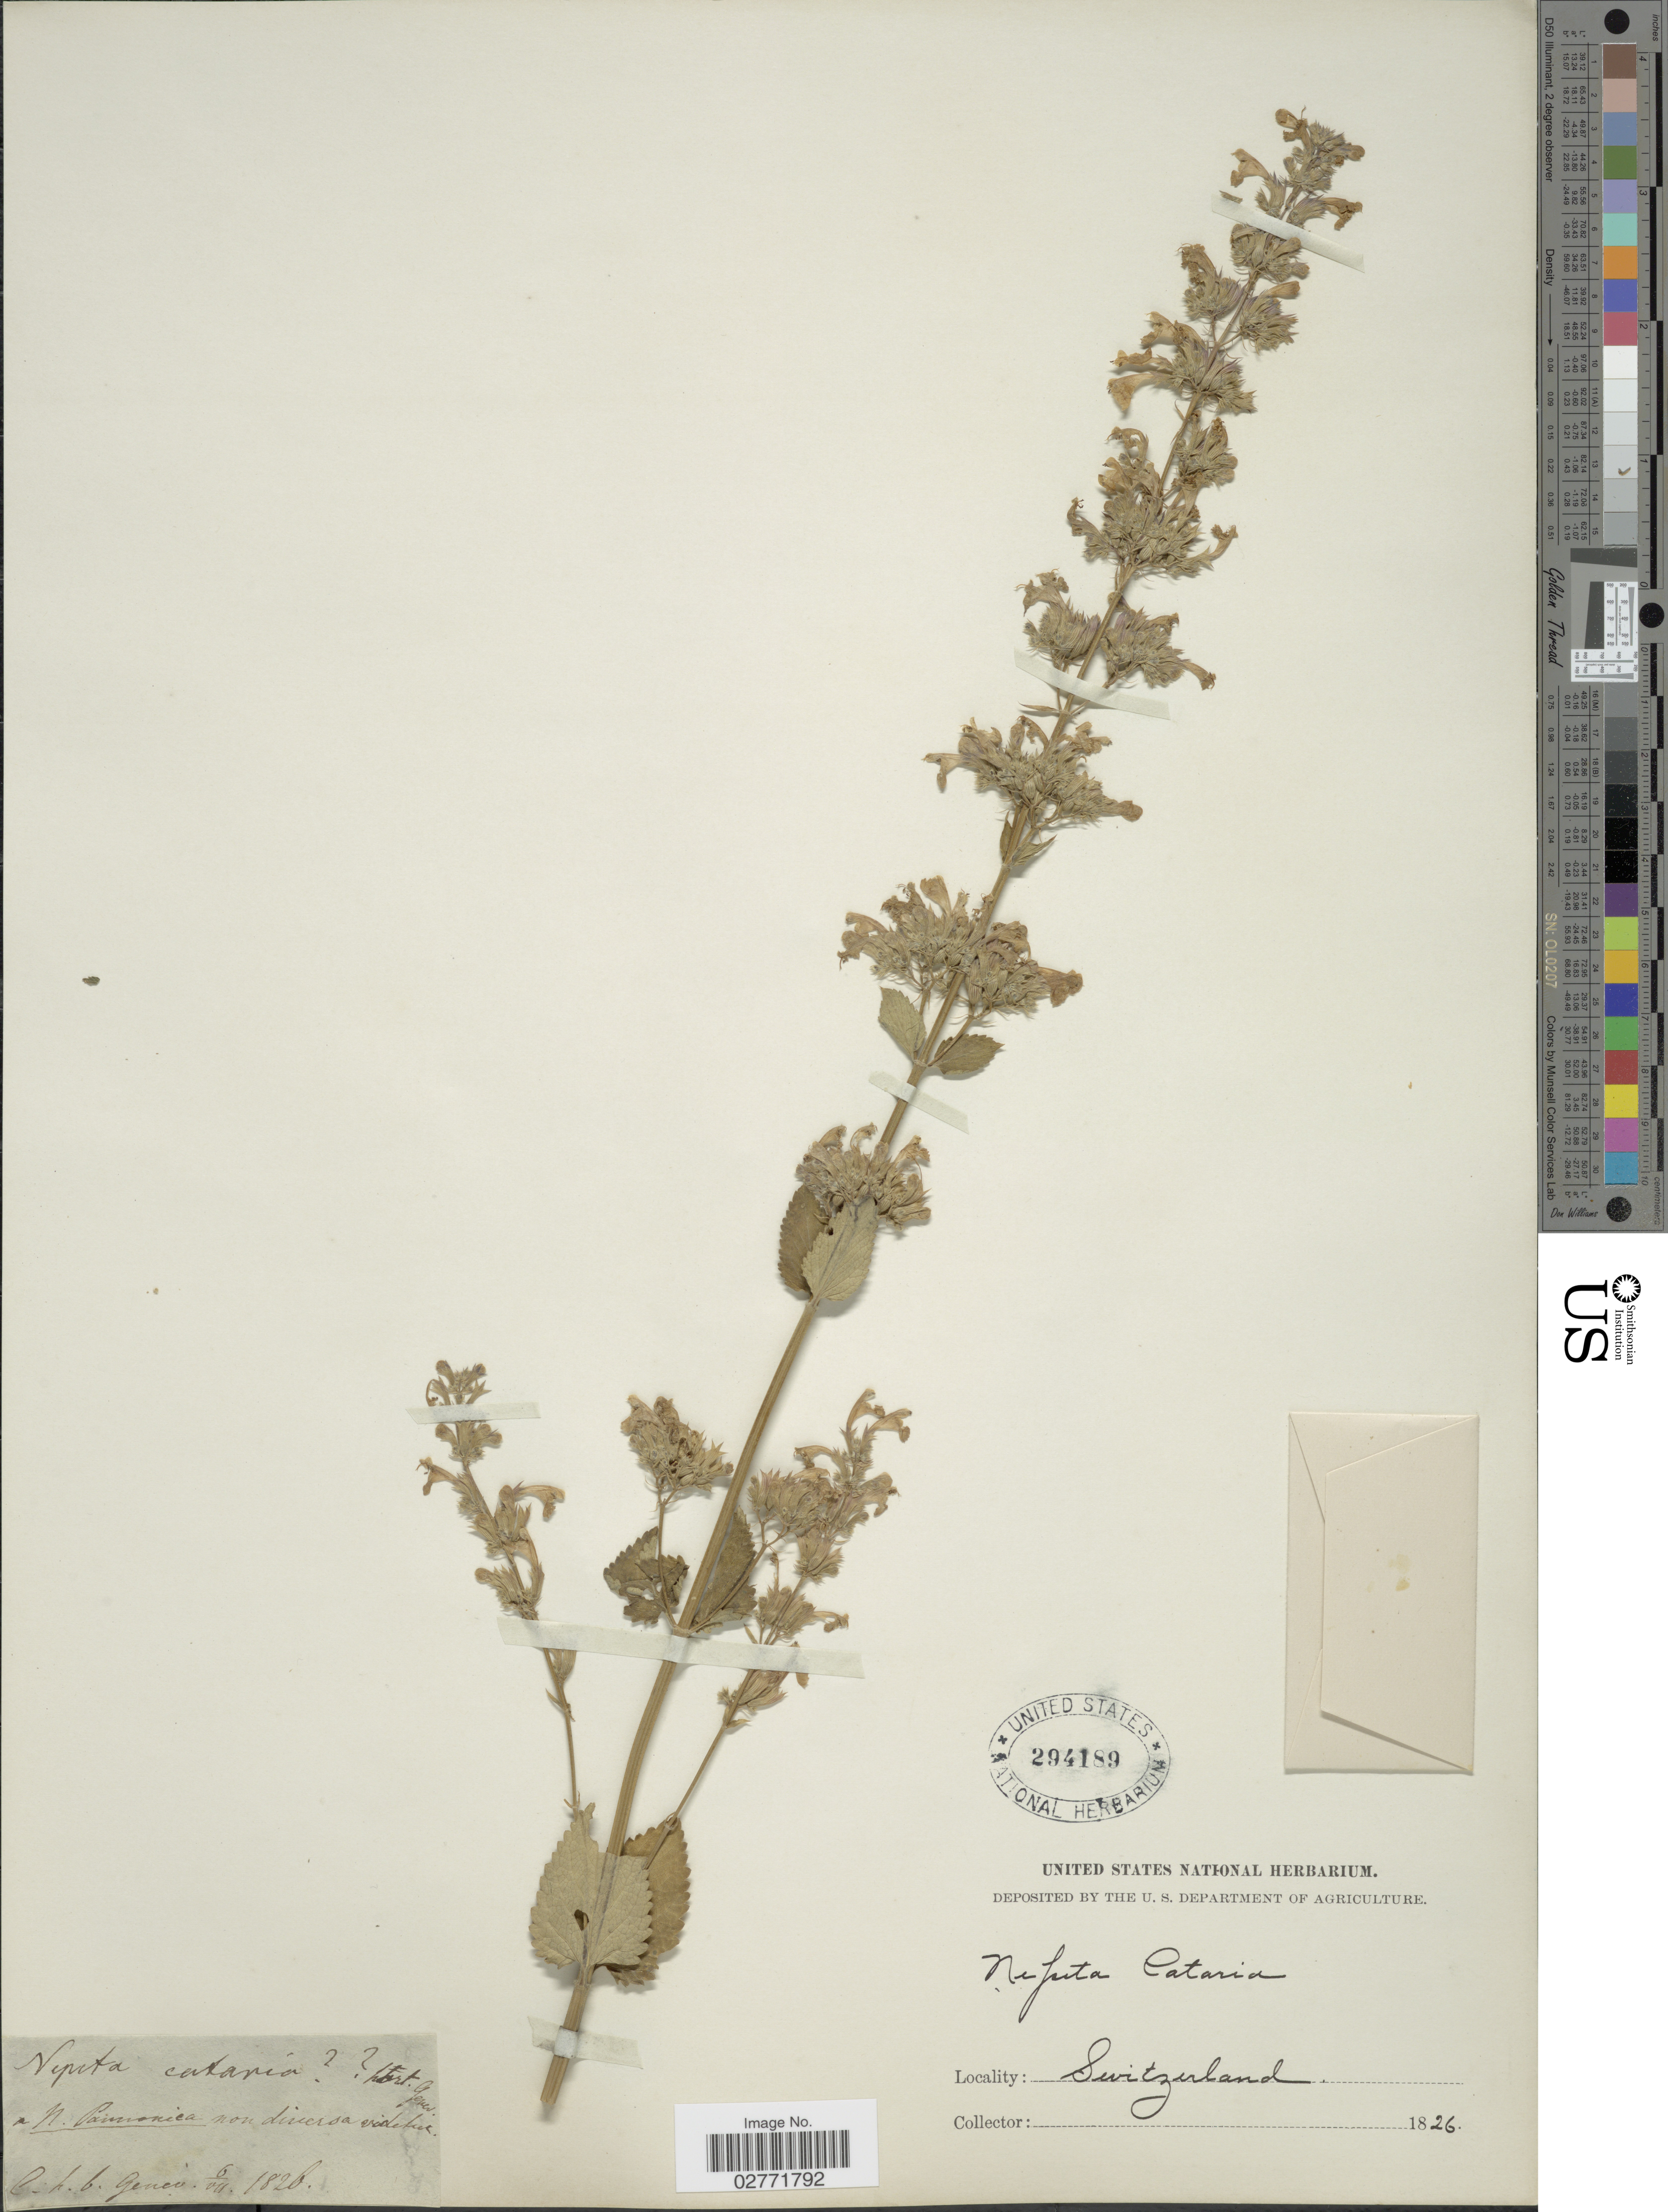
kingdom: Plantae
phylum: Tracheophyta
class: Magnoliopsida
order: Lamiales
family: Lamiaceae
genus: Nepeta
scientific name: Nepeta cataria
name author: L.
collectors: ex herb. United States National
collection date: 1826-07-06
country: Switzerland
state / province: Genève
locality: C.h.b. Genev.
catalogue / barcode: US 294189